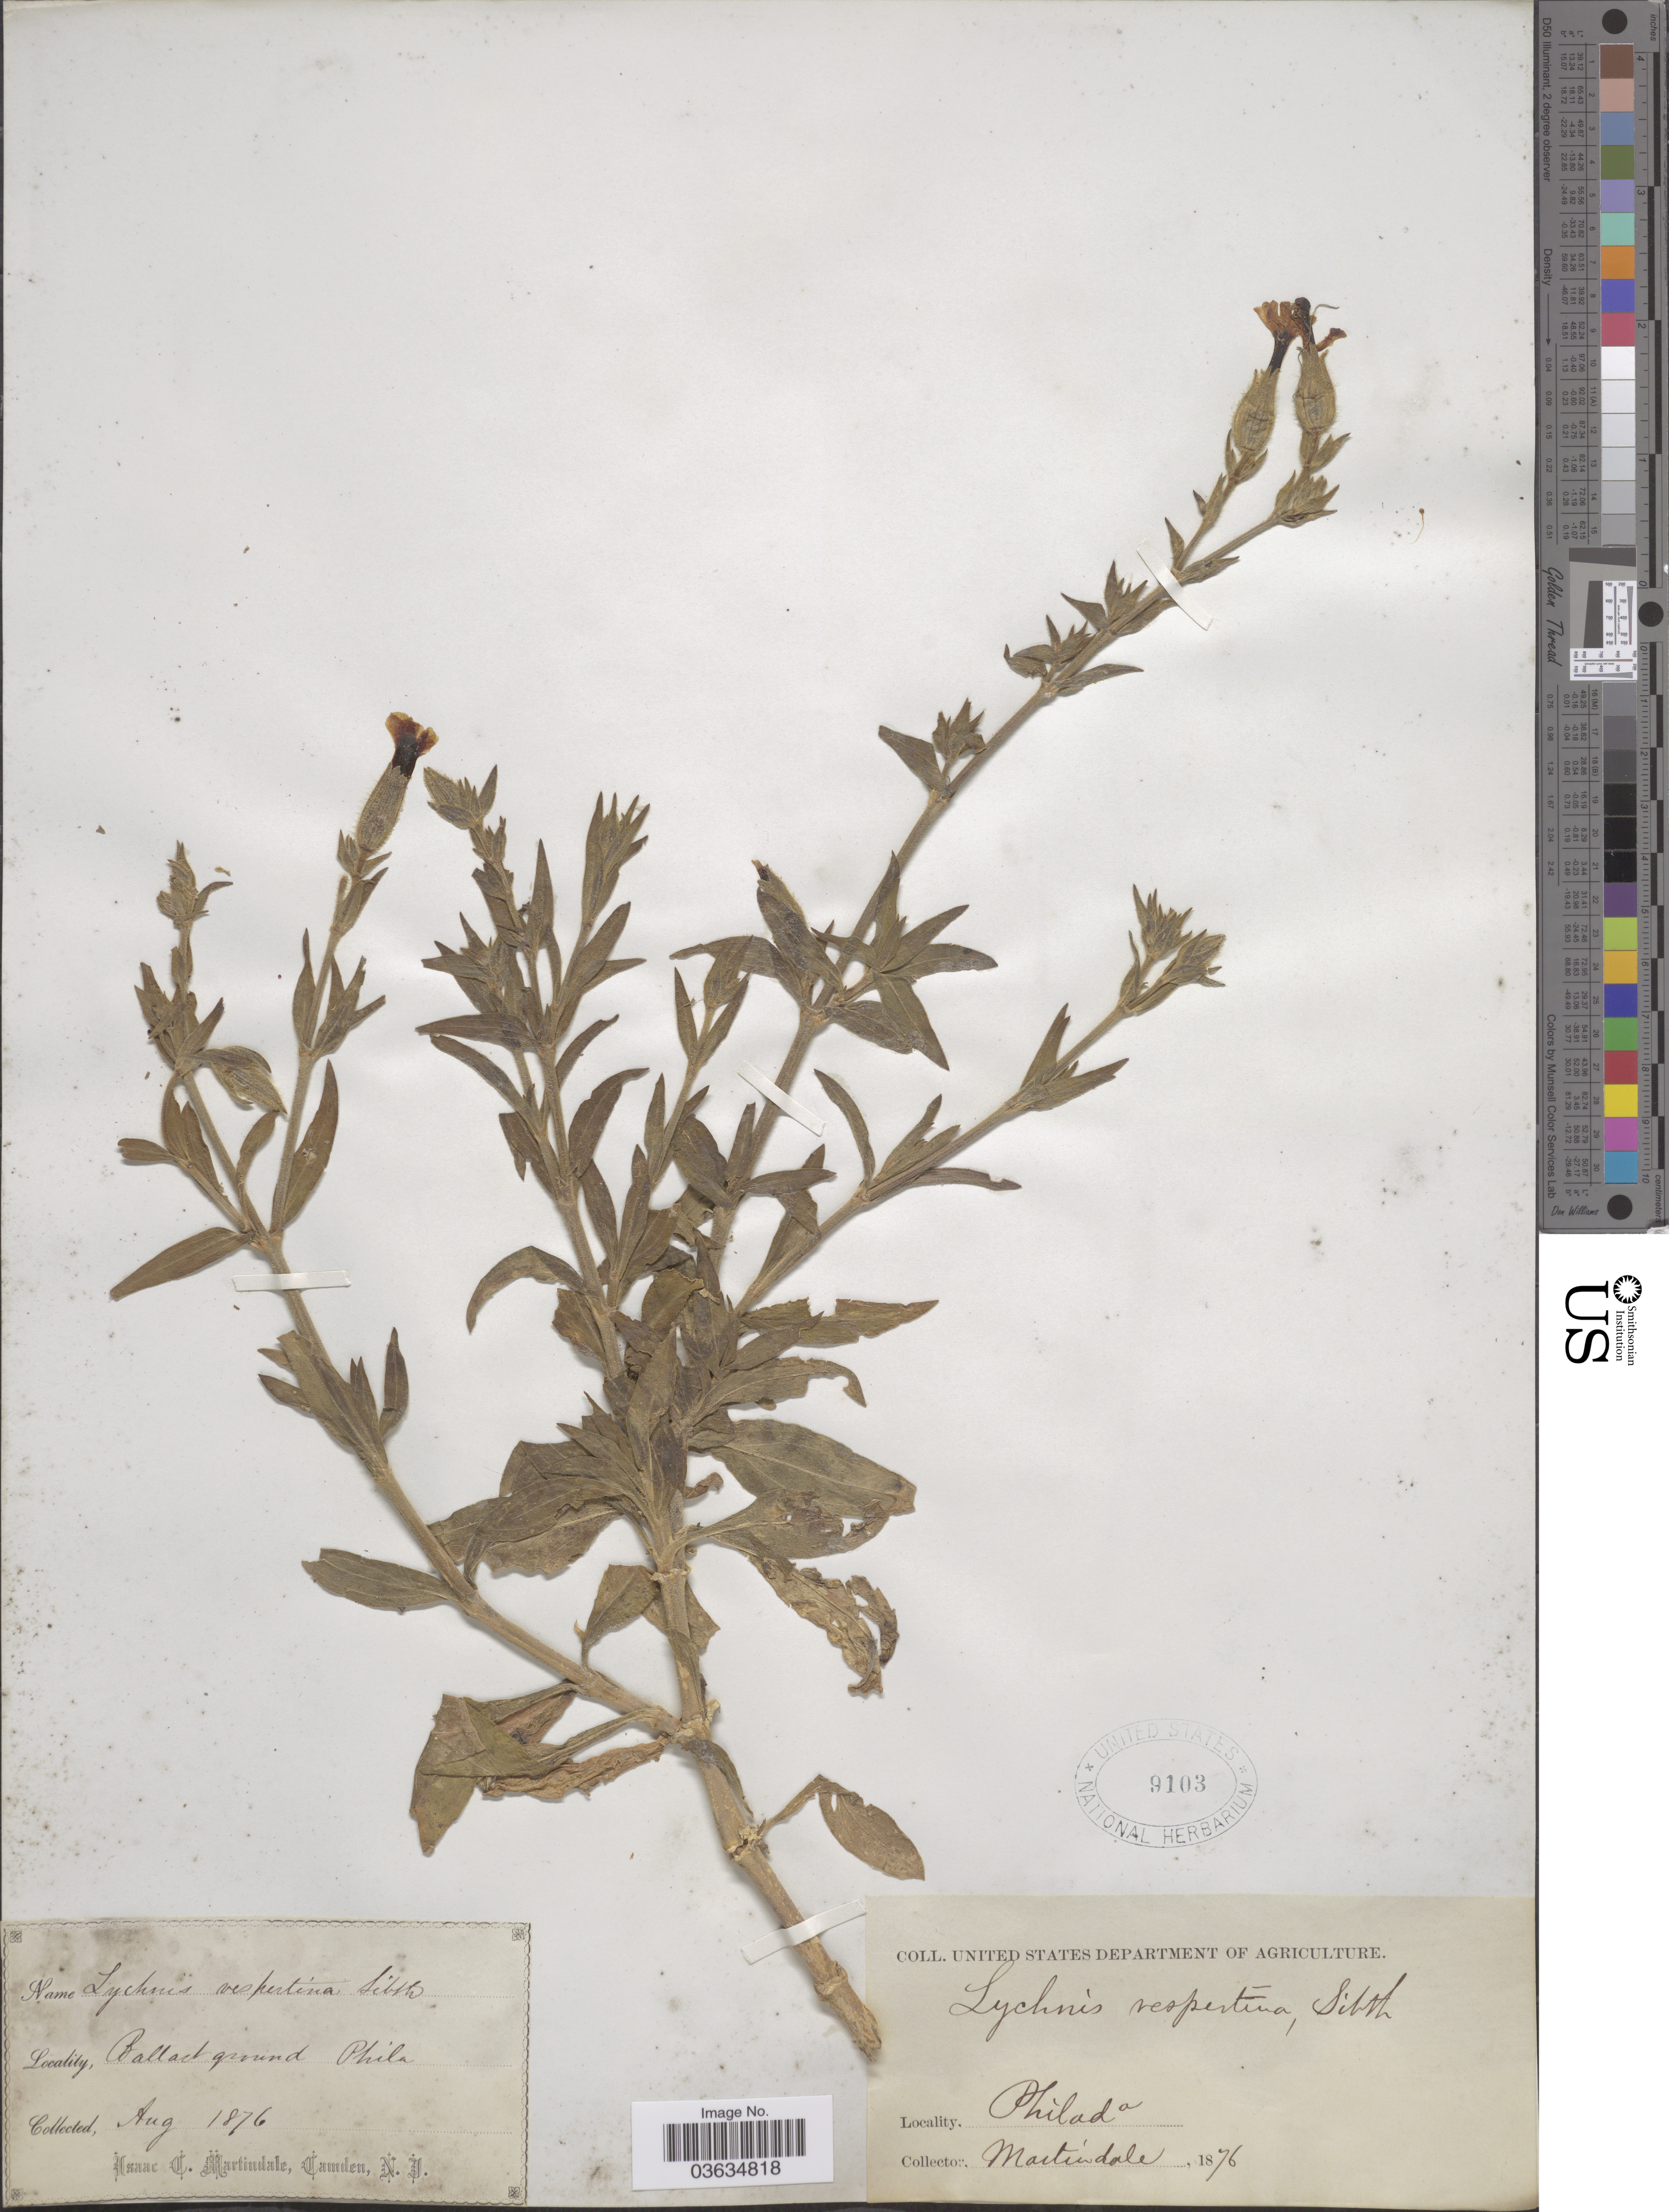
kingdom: Plantae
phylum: Tracheophyta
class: Magnoliopsida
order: Caryophyllales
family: Caryophyllaceae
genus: Silene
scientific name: Silene latifolia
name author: Poir.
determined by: Strong, Mark T., (BOT), Smithsonian Institution - National Museum of Natural History (UNITED STATES)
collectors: I. C. Martindale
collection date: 1876-08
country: United States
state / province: Pennsylvania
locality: Ballast ground. Philada.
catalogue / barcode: US 9103